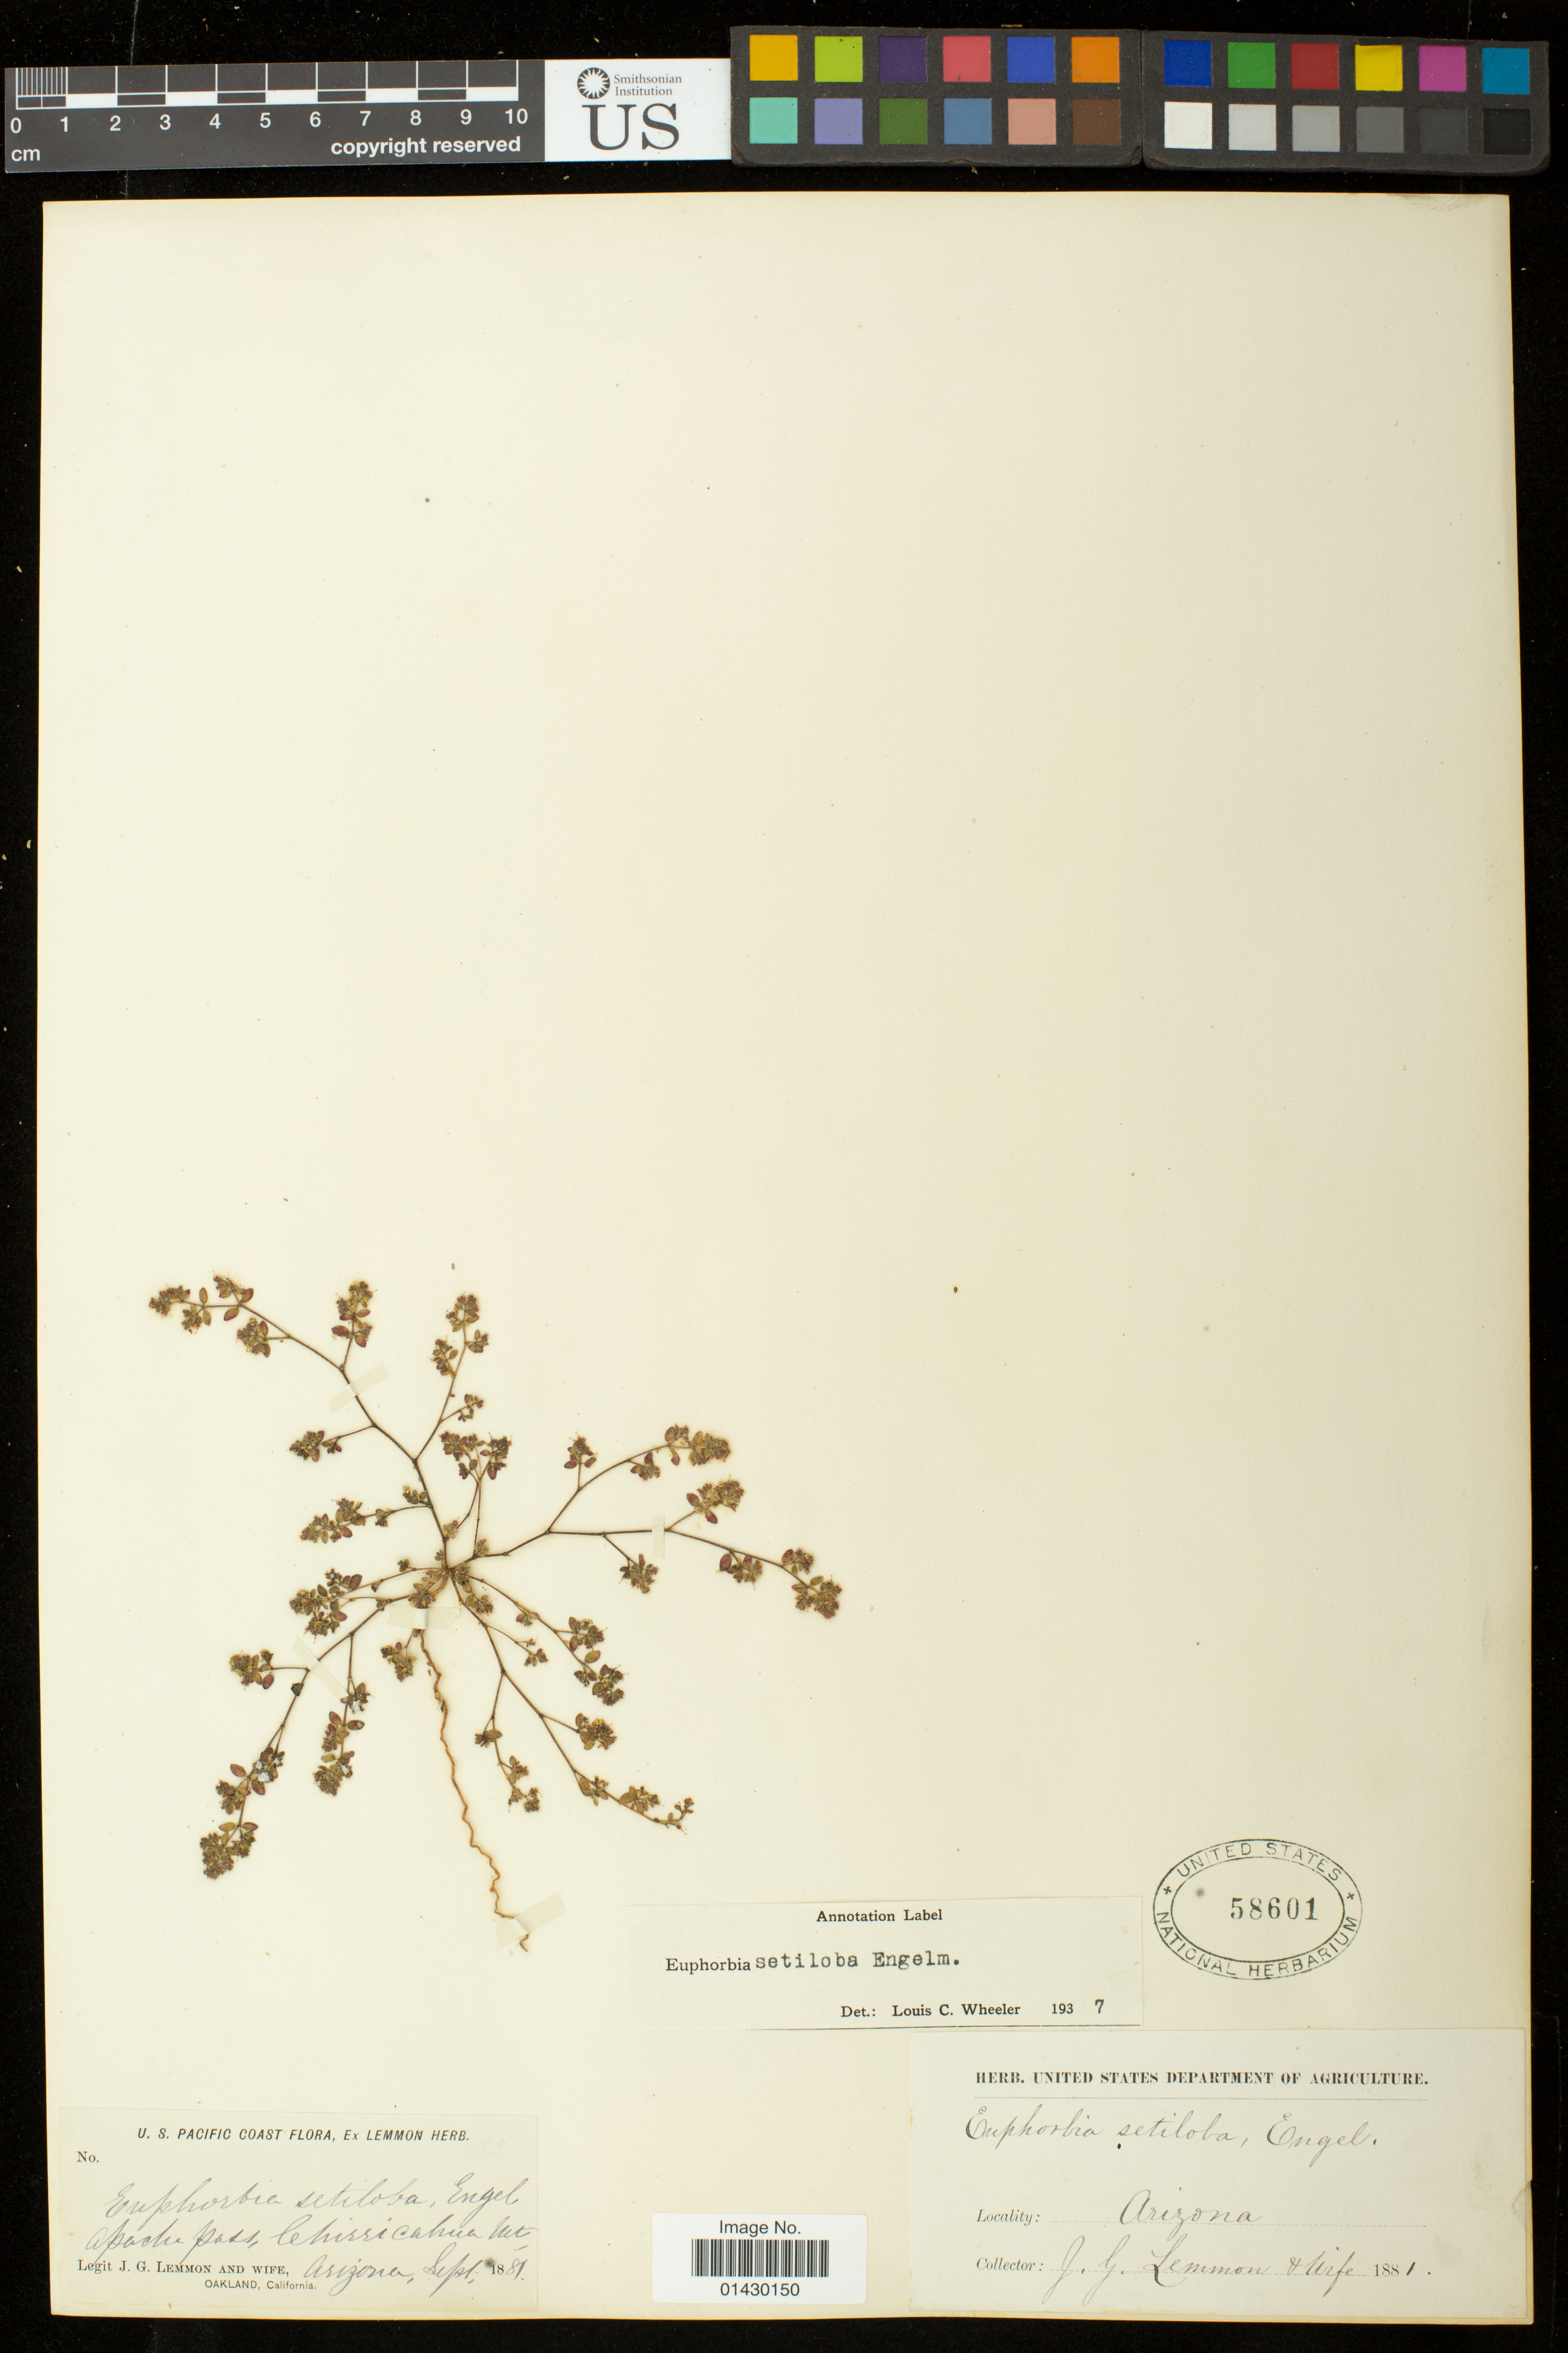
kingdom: Plantae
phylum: Tracheophyta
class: Magnoliopsida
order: Malpighiales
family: Euphorbiaceae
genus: Euphorbia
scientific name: Euphorbia setiloba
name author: Engelm.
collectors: J. G. Lemmon & J. Lemmon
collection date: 1881-09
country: United States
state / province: Arizona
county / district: Cochise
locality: Apache Pass, Chirricahua Mts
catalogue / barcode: US 58601